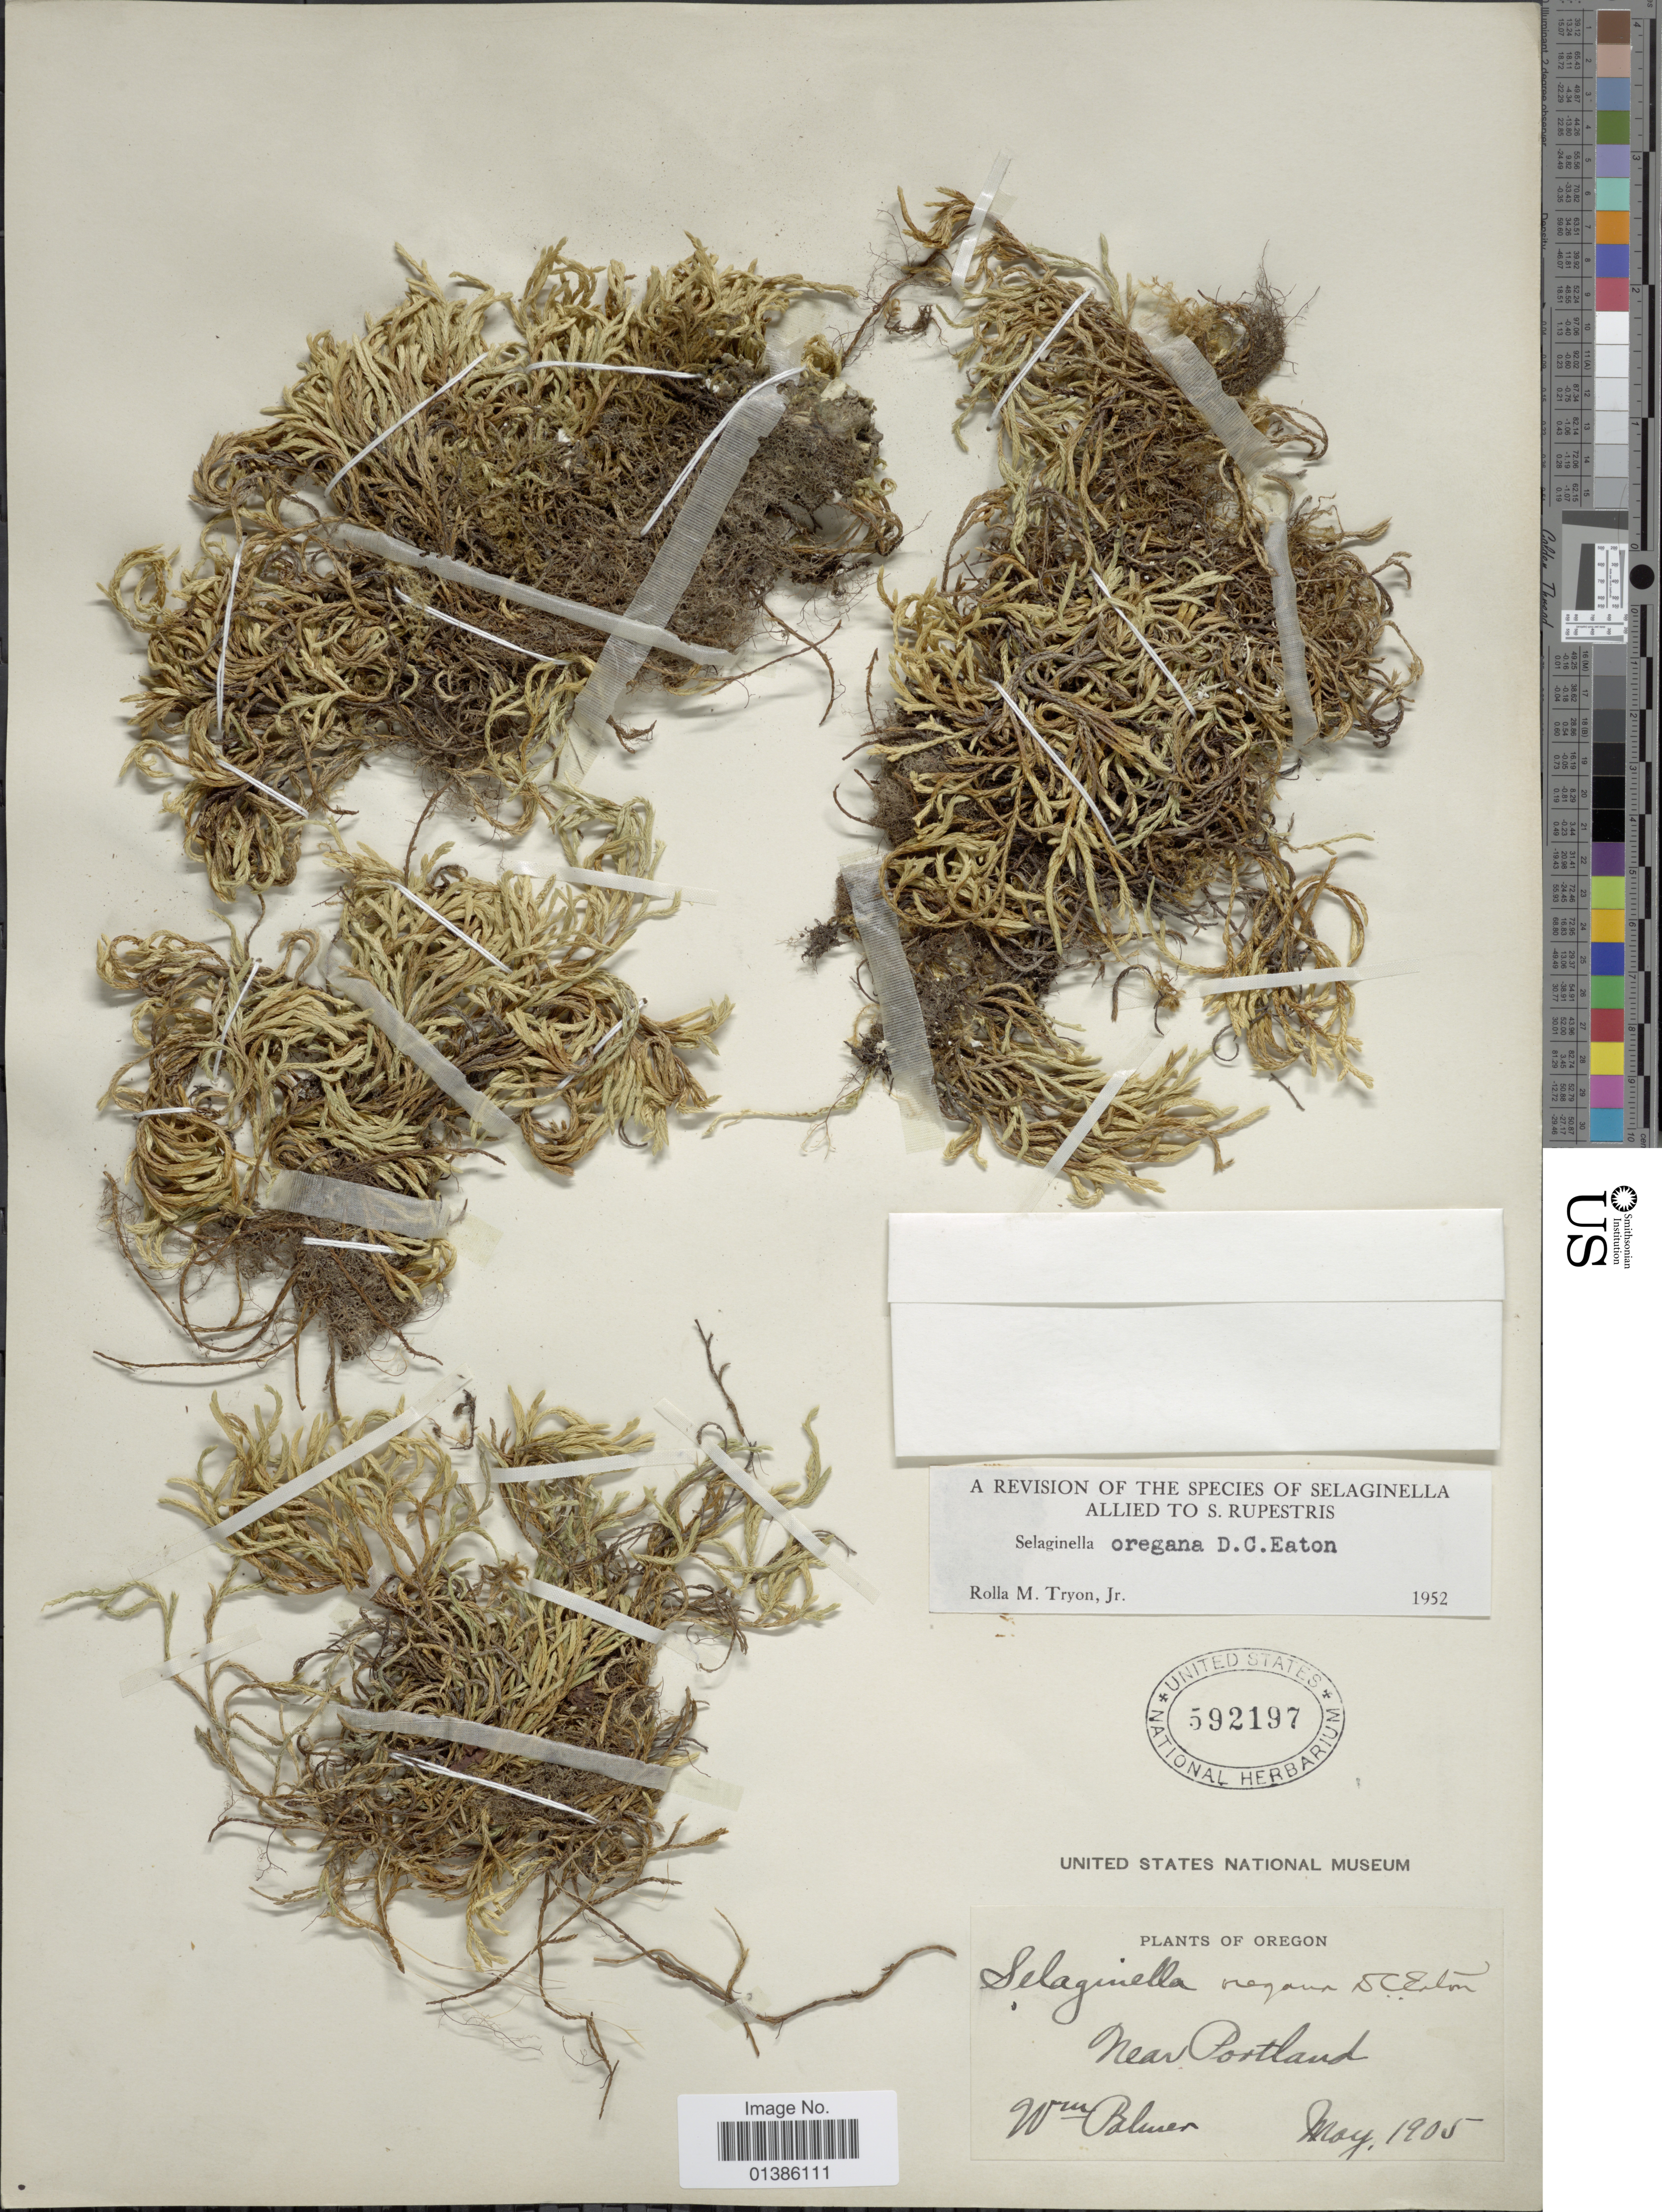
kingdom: Plantae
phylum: Tracheophyta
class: Lycopodiopsida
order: Selaginellales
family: Selaginellaceae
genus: Selaginella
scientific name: Selaginella oregana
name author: D.C. Eaton ex S. Watson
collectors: W. Palmer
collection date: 1905-05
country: United States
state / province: Oregon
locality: Near Portland.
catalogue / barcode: US 592197